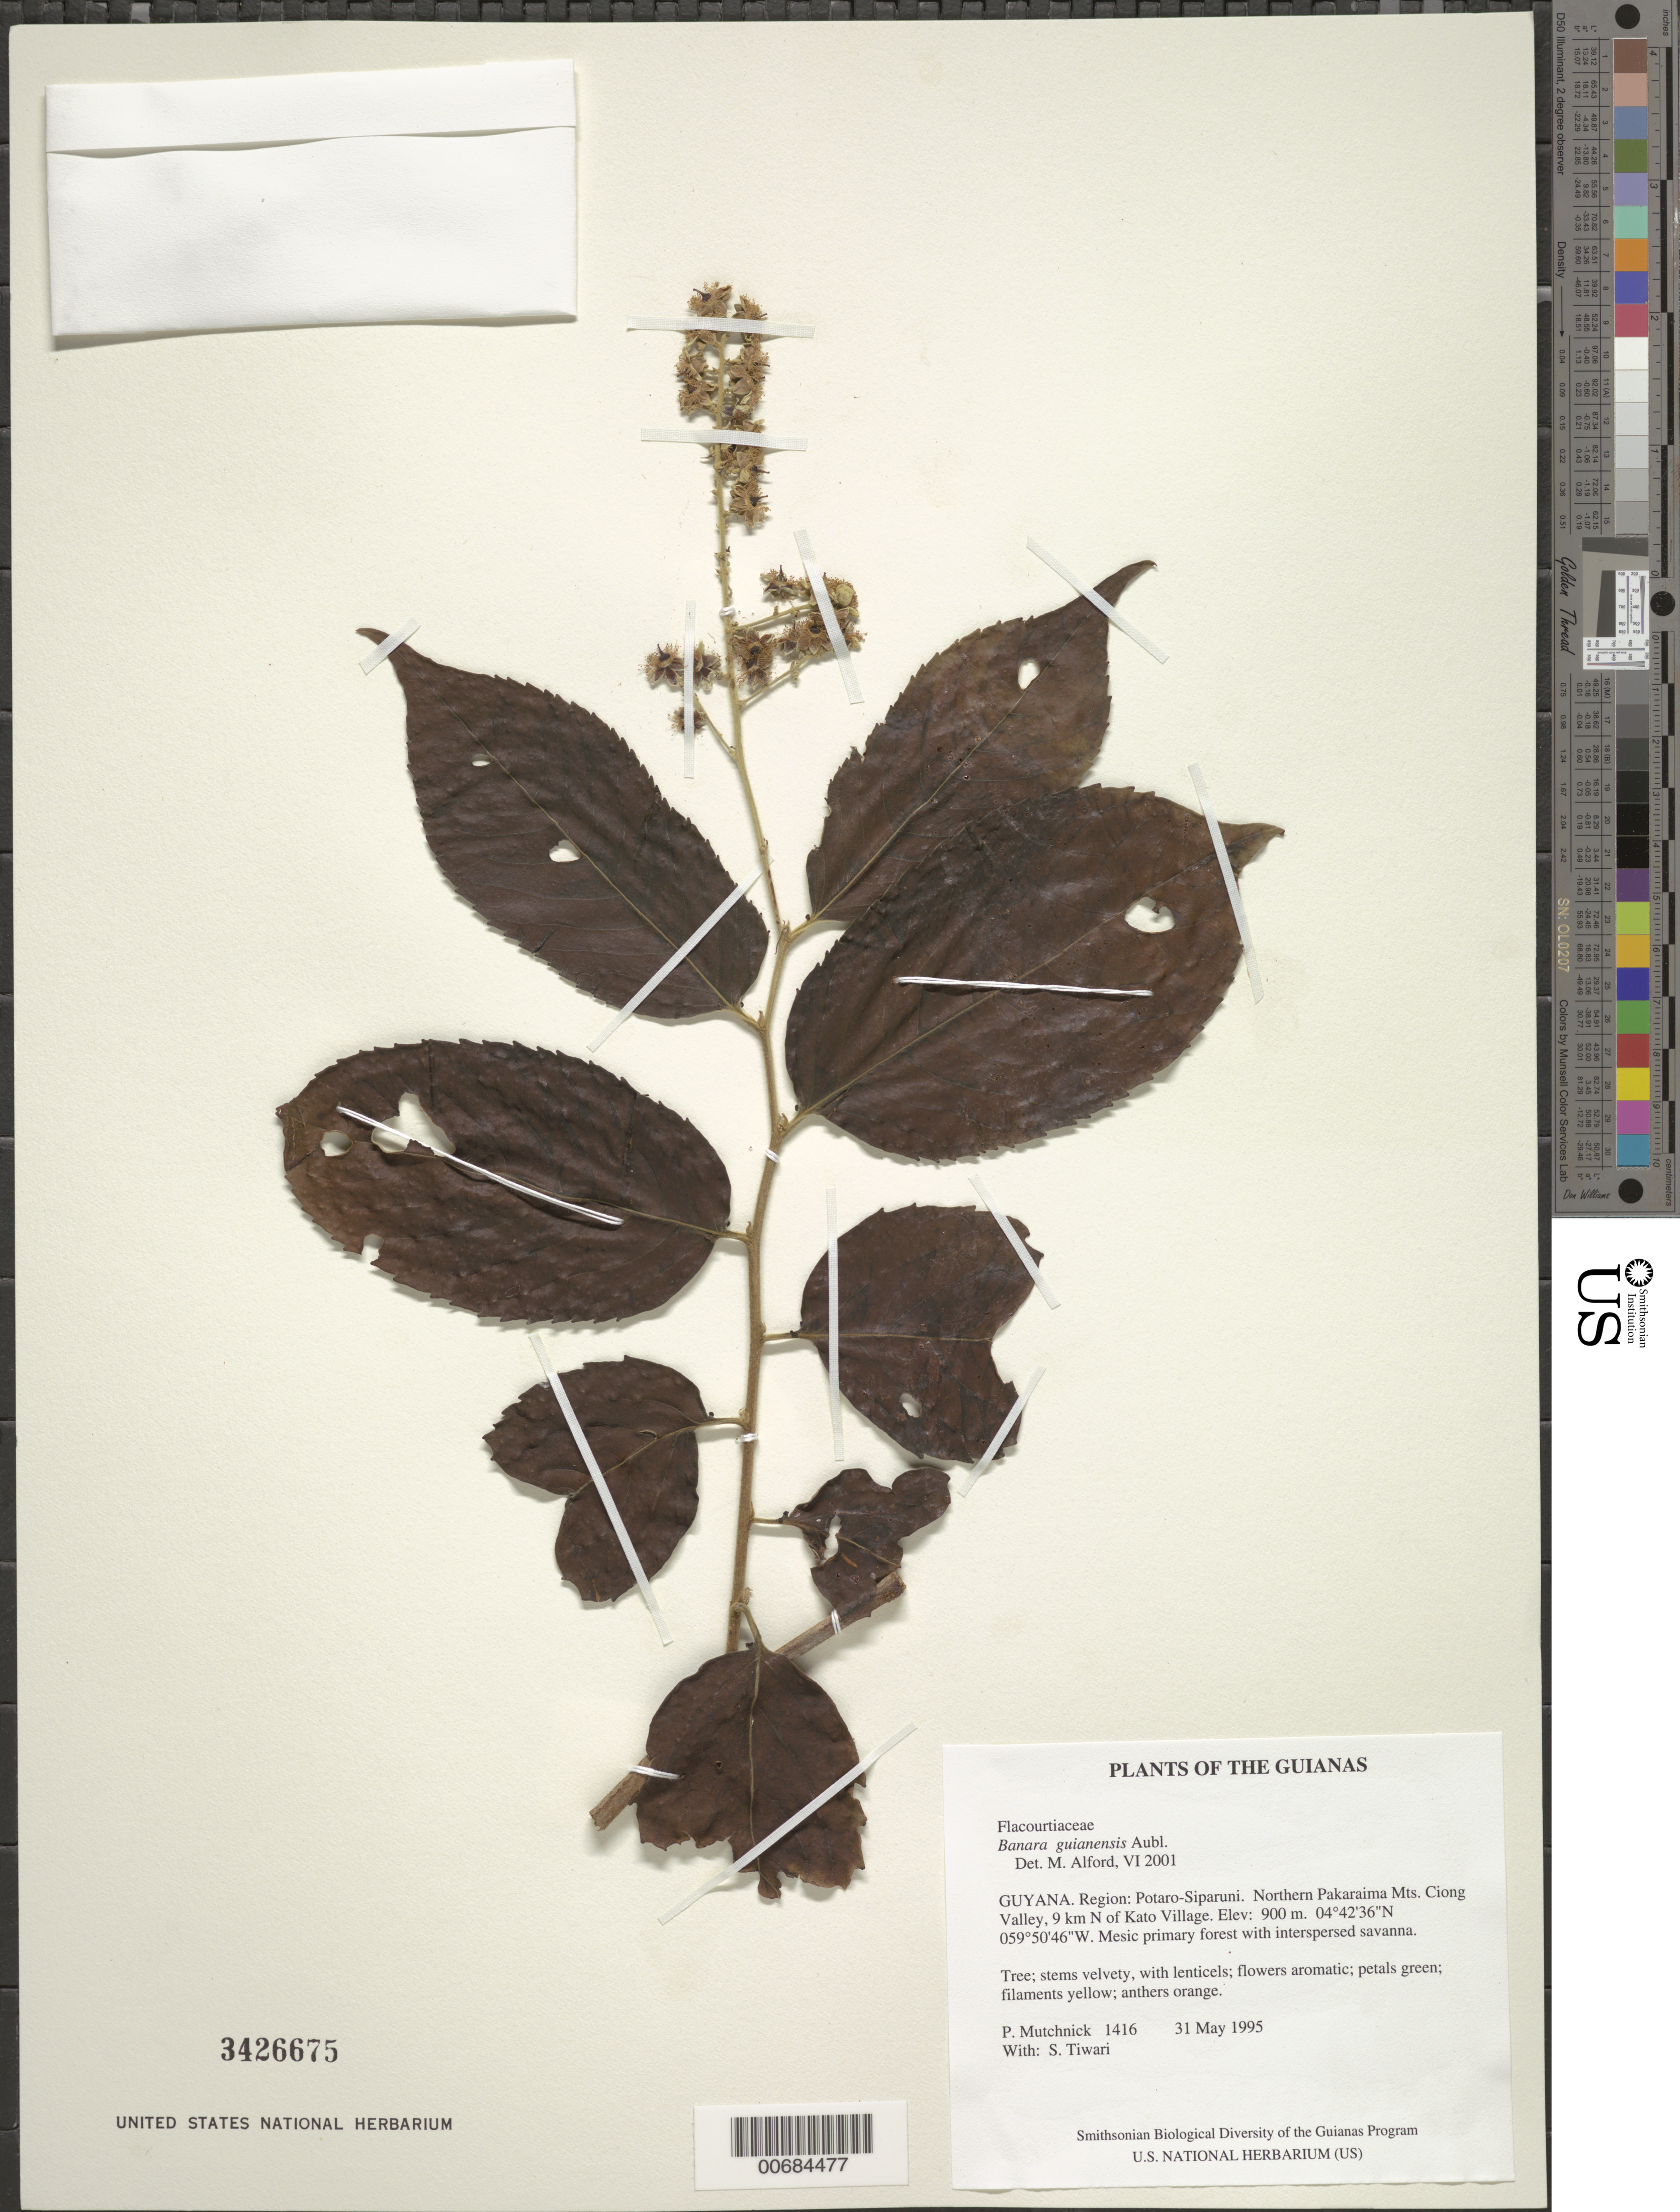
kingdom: Plantae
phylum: Tracheophyta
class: Magnoliopsida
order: Malpighiales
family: Salicaceae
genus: Banara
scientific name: Banara guianensis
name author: Aubl.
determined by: Alford, Mac Haverson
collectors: P. Mutchnick & S. Tiwari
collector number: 1416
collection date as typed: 31 May 1995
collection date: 1995-05-31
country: Guyana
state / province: Potaro-Siparuni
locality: Northern Pakaraima Mts. Ciong Valley, 9 km N of Kato Village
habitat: Mesic primary forest with interspersed savanna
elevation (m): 900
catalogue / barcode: US 3426676